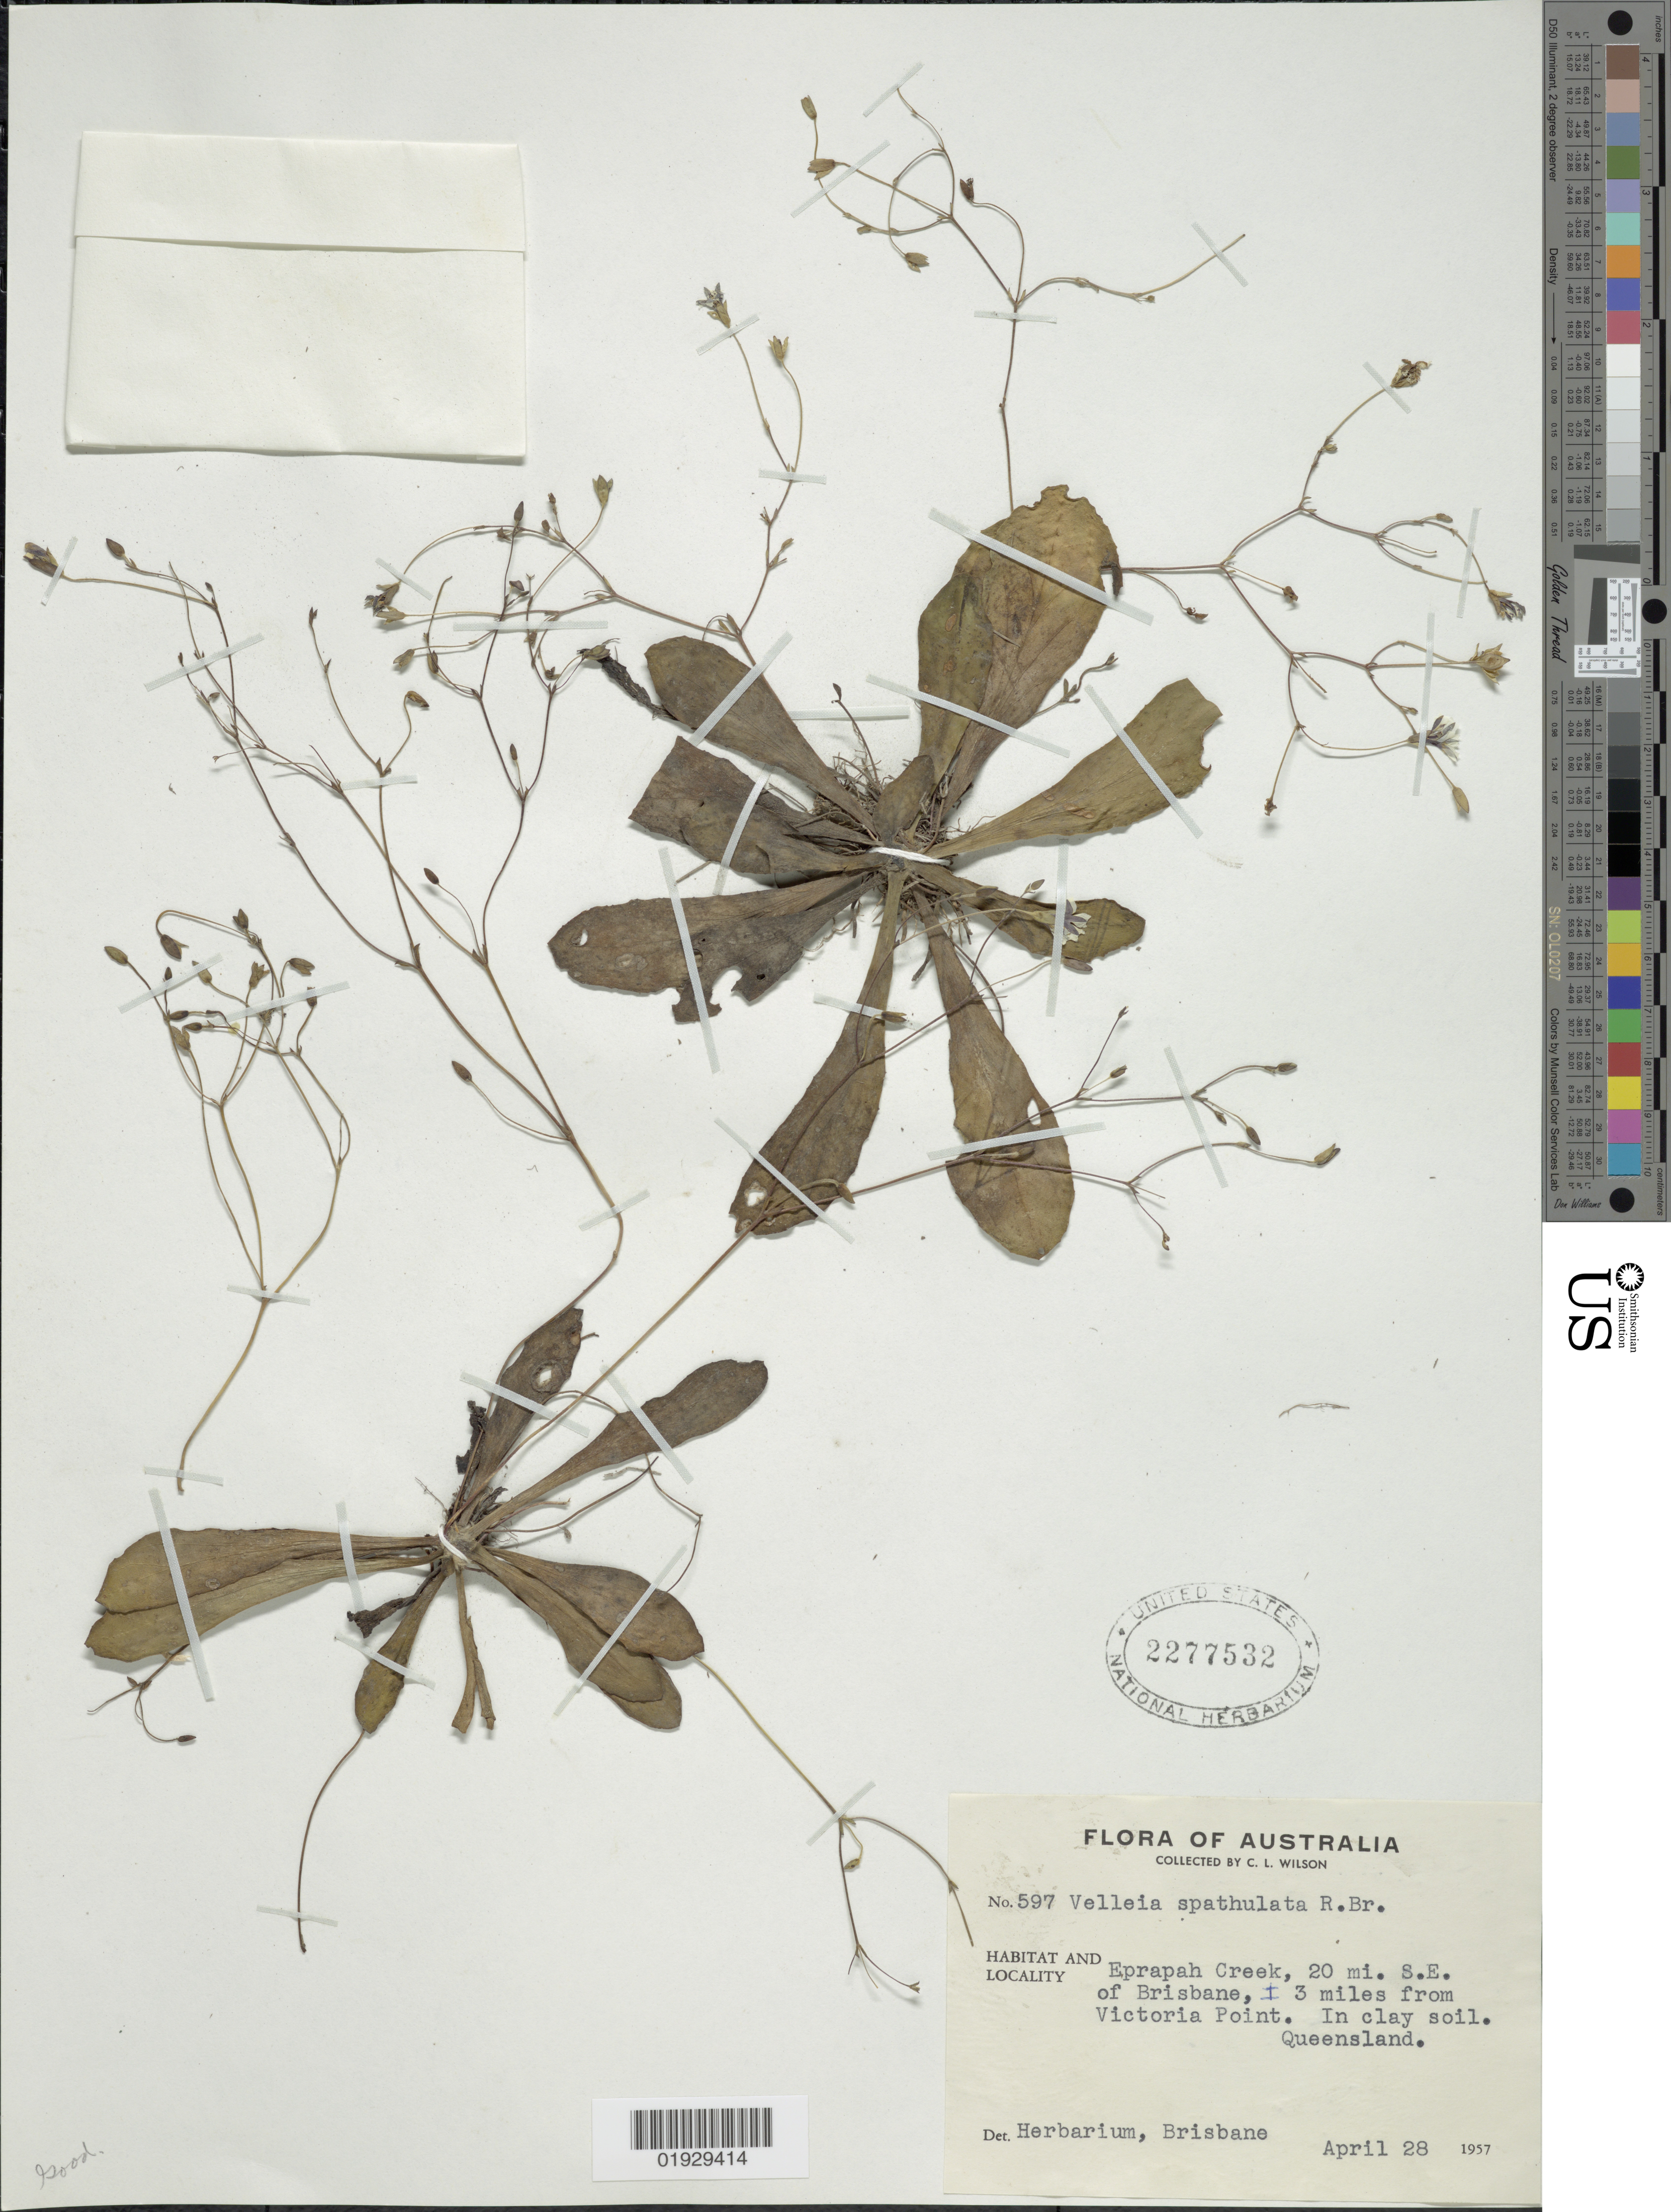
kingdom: Plantae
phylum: Tracheophyta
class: Magnoliopsida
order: Asterales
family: Goodeniaceae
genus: Velleia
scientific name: Velleia spathulata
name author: Juss.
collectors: C. L. Wilson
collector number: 597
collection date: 1957-04-28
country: Australia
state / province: Queensland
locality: Eprapah Creek, 20 mi. S.E. of Brisbane, ± 3 miles from Victoria Point.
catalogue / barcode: US 2277532